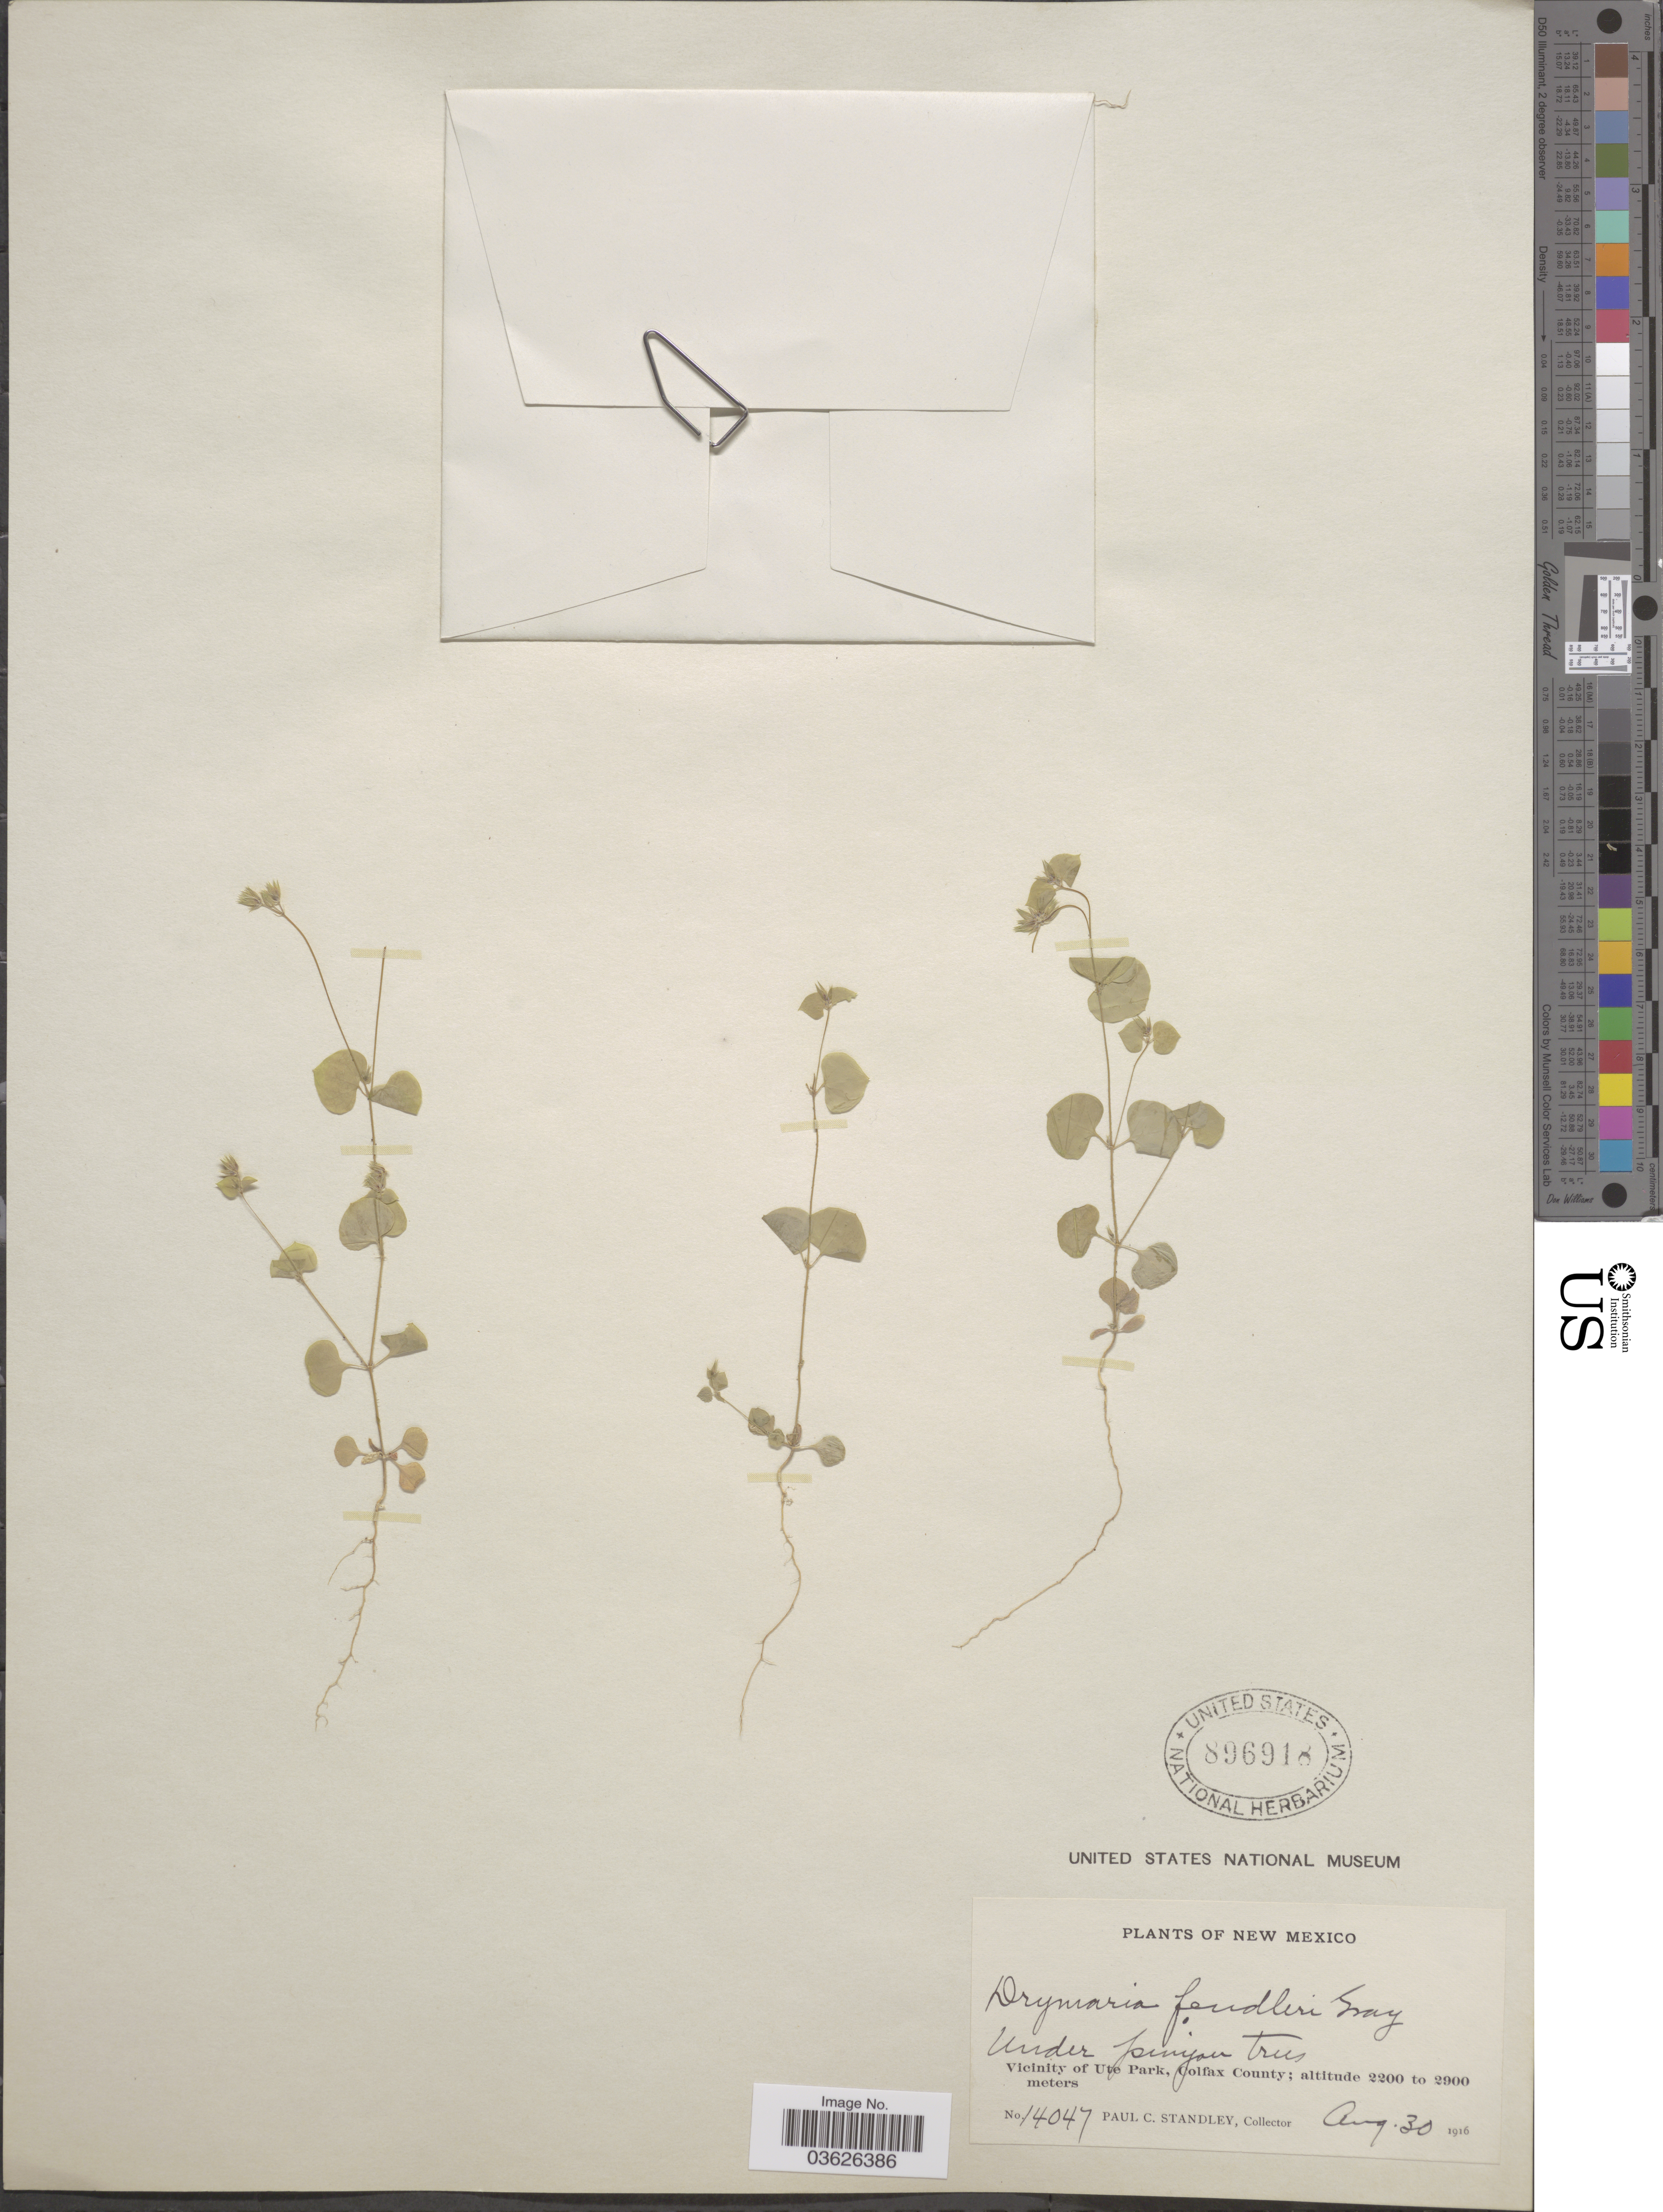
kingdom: Plantae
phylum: Tracheophyta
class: Magnoliopsida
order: Caryophyllales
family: Caryophyllaceae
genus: Drymaria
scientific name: Drymaria fendleri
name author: S. Watson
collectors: P. C. Standley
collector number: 14047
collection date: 1916-08-30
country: United States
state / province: New Mexico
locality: Vicinity of Ute Park, Colfax County.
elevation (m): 2200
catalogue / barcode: US 896918